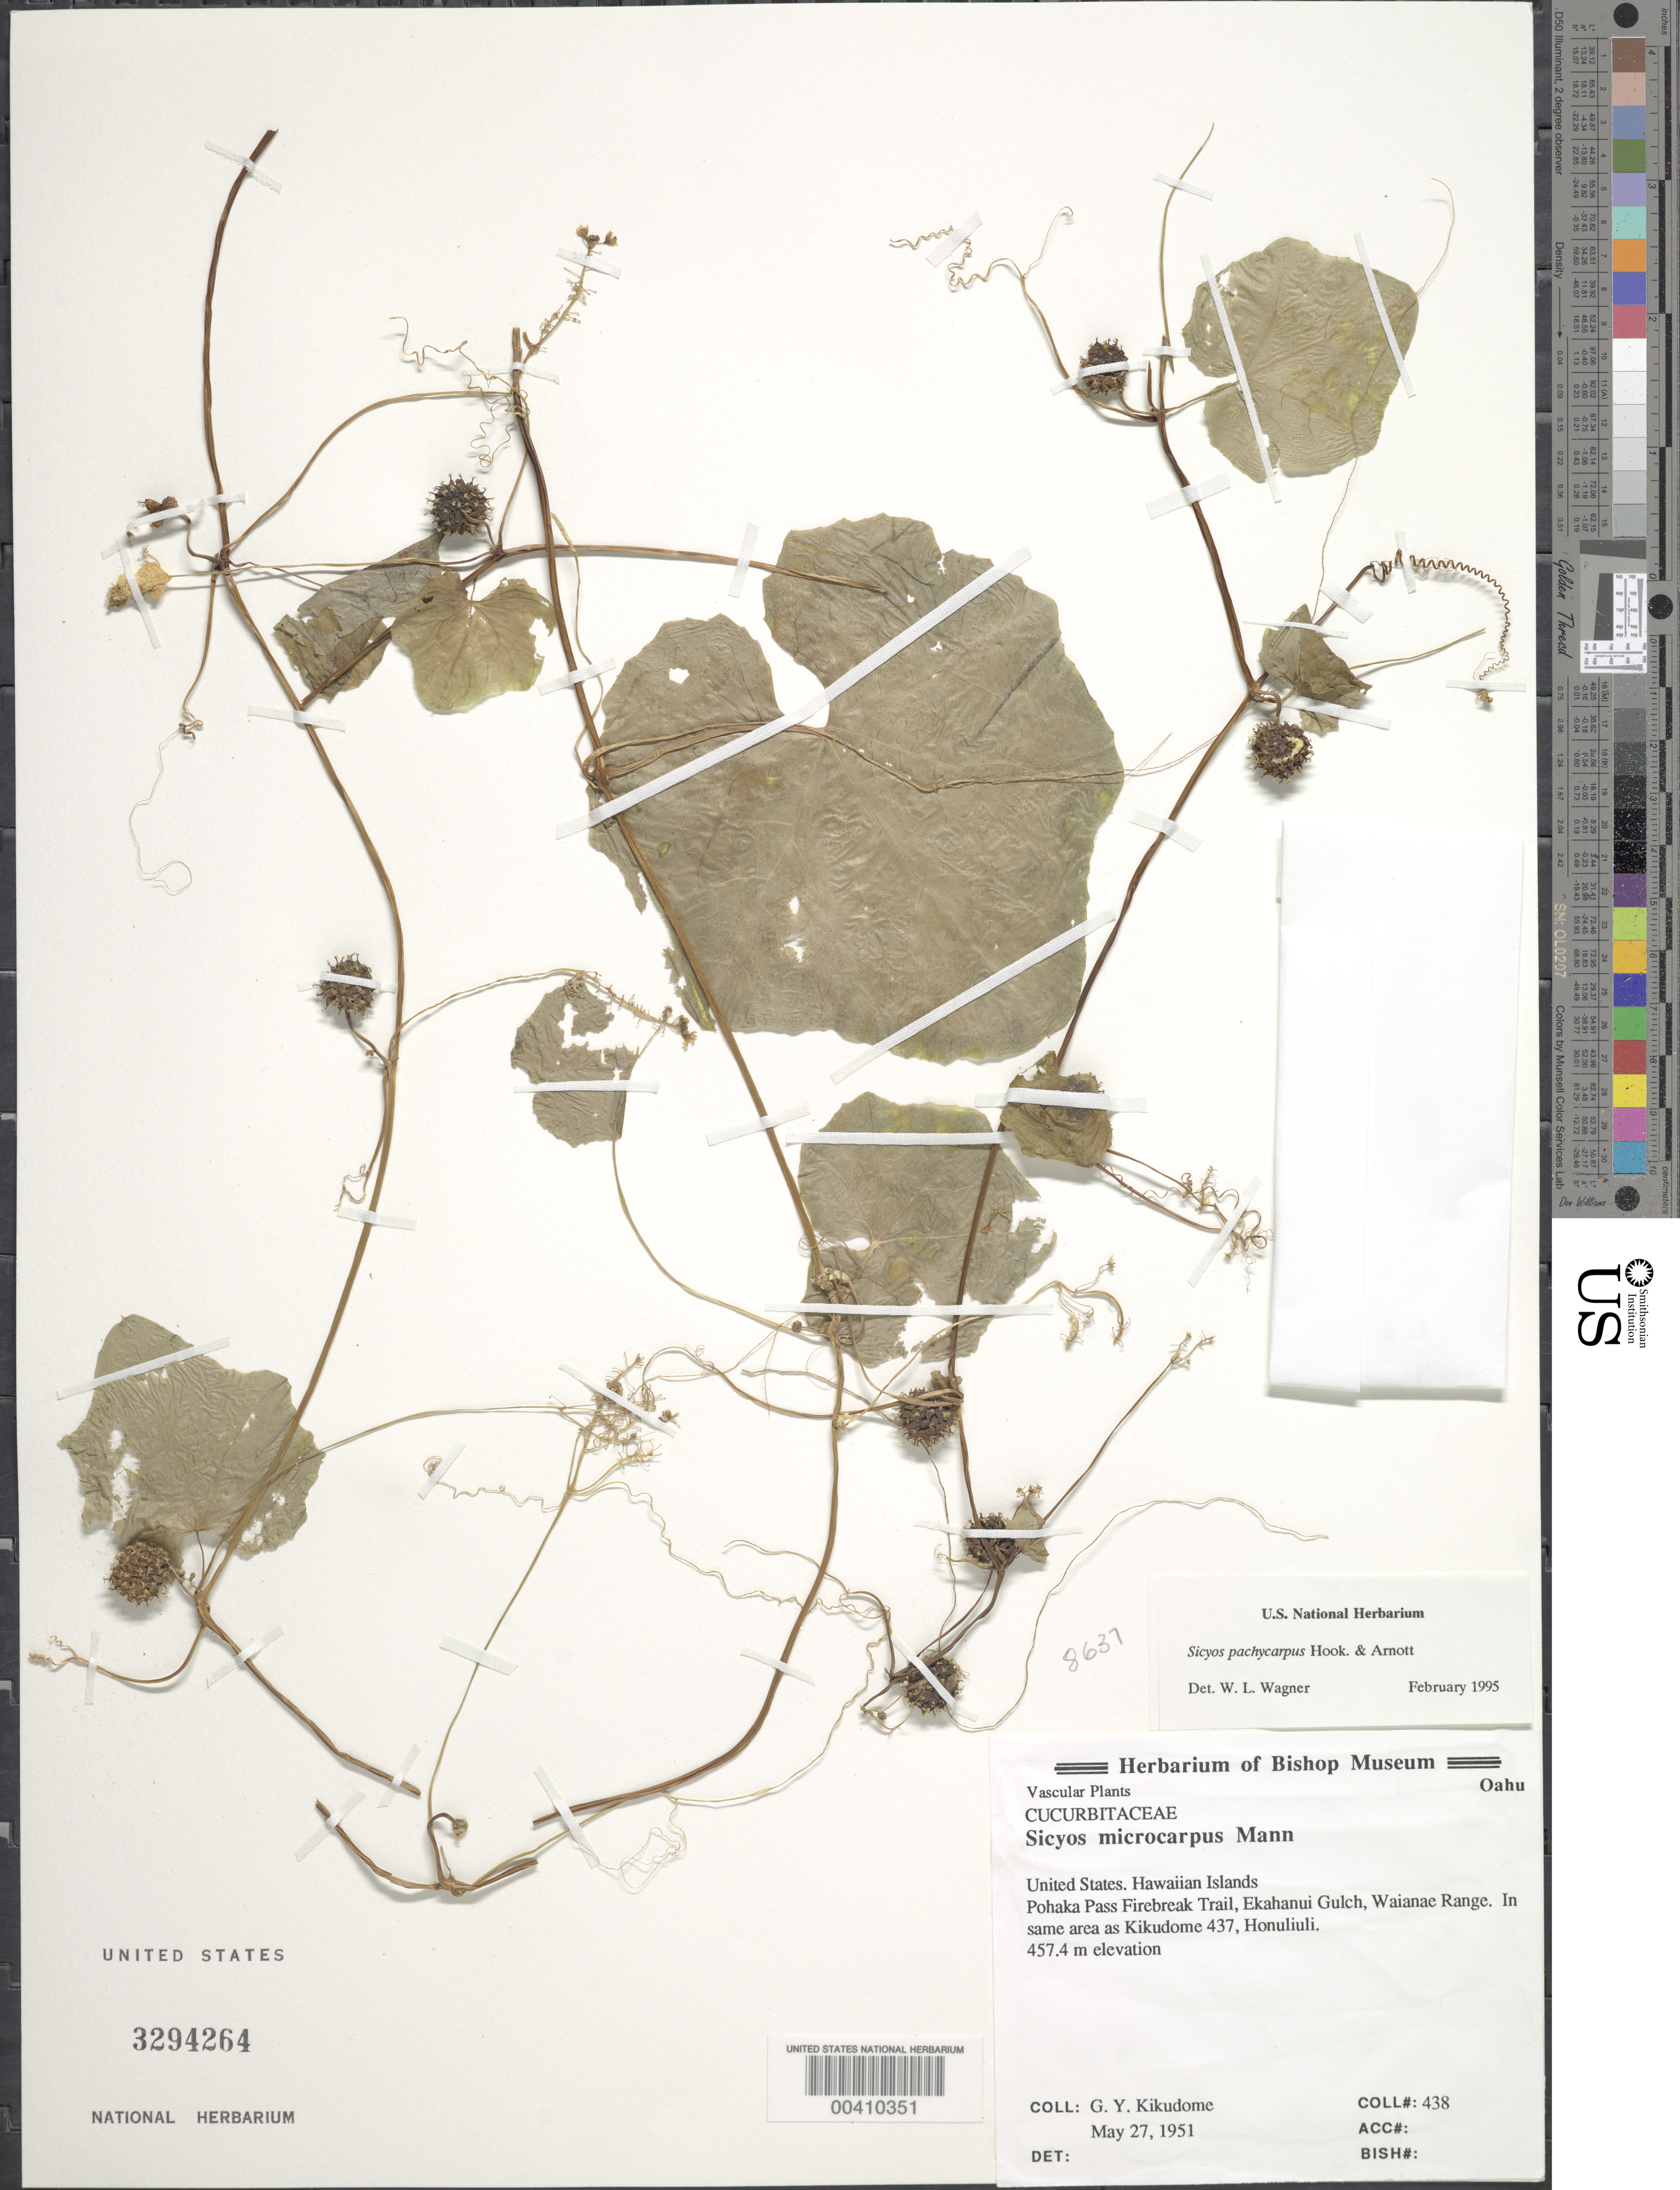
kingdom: Plantae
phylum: Tracheophyta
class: Magnoliopsida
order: Cucurbitales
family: Cucurbitaceae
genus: Sicyos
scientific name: Sicyos pachycarpus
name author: Hook. & Arn.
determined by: Wagner, W. L., (BOT), Smithsonian Institution - National Museum of Natural History (UNITED STATES)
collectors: G. Kikudome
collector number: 438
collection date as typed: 27 May 1951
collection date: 1951-05-27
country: United States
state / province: Hawaii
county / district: Honolulu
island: Oahu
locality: Pohaka Pass Firebreak Trail, Ekahanui Gulch, Waianae Range, Honouliuli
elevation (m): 457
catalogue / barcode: US 3294264